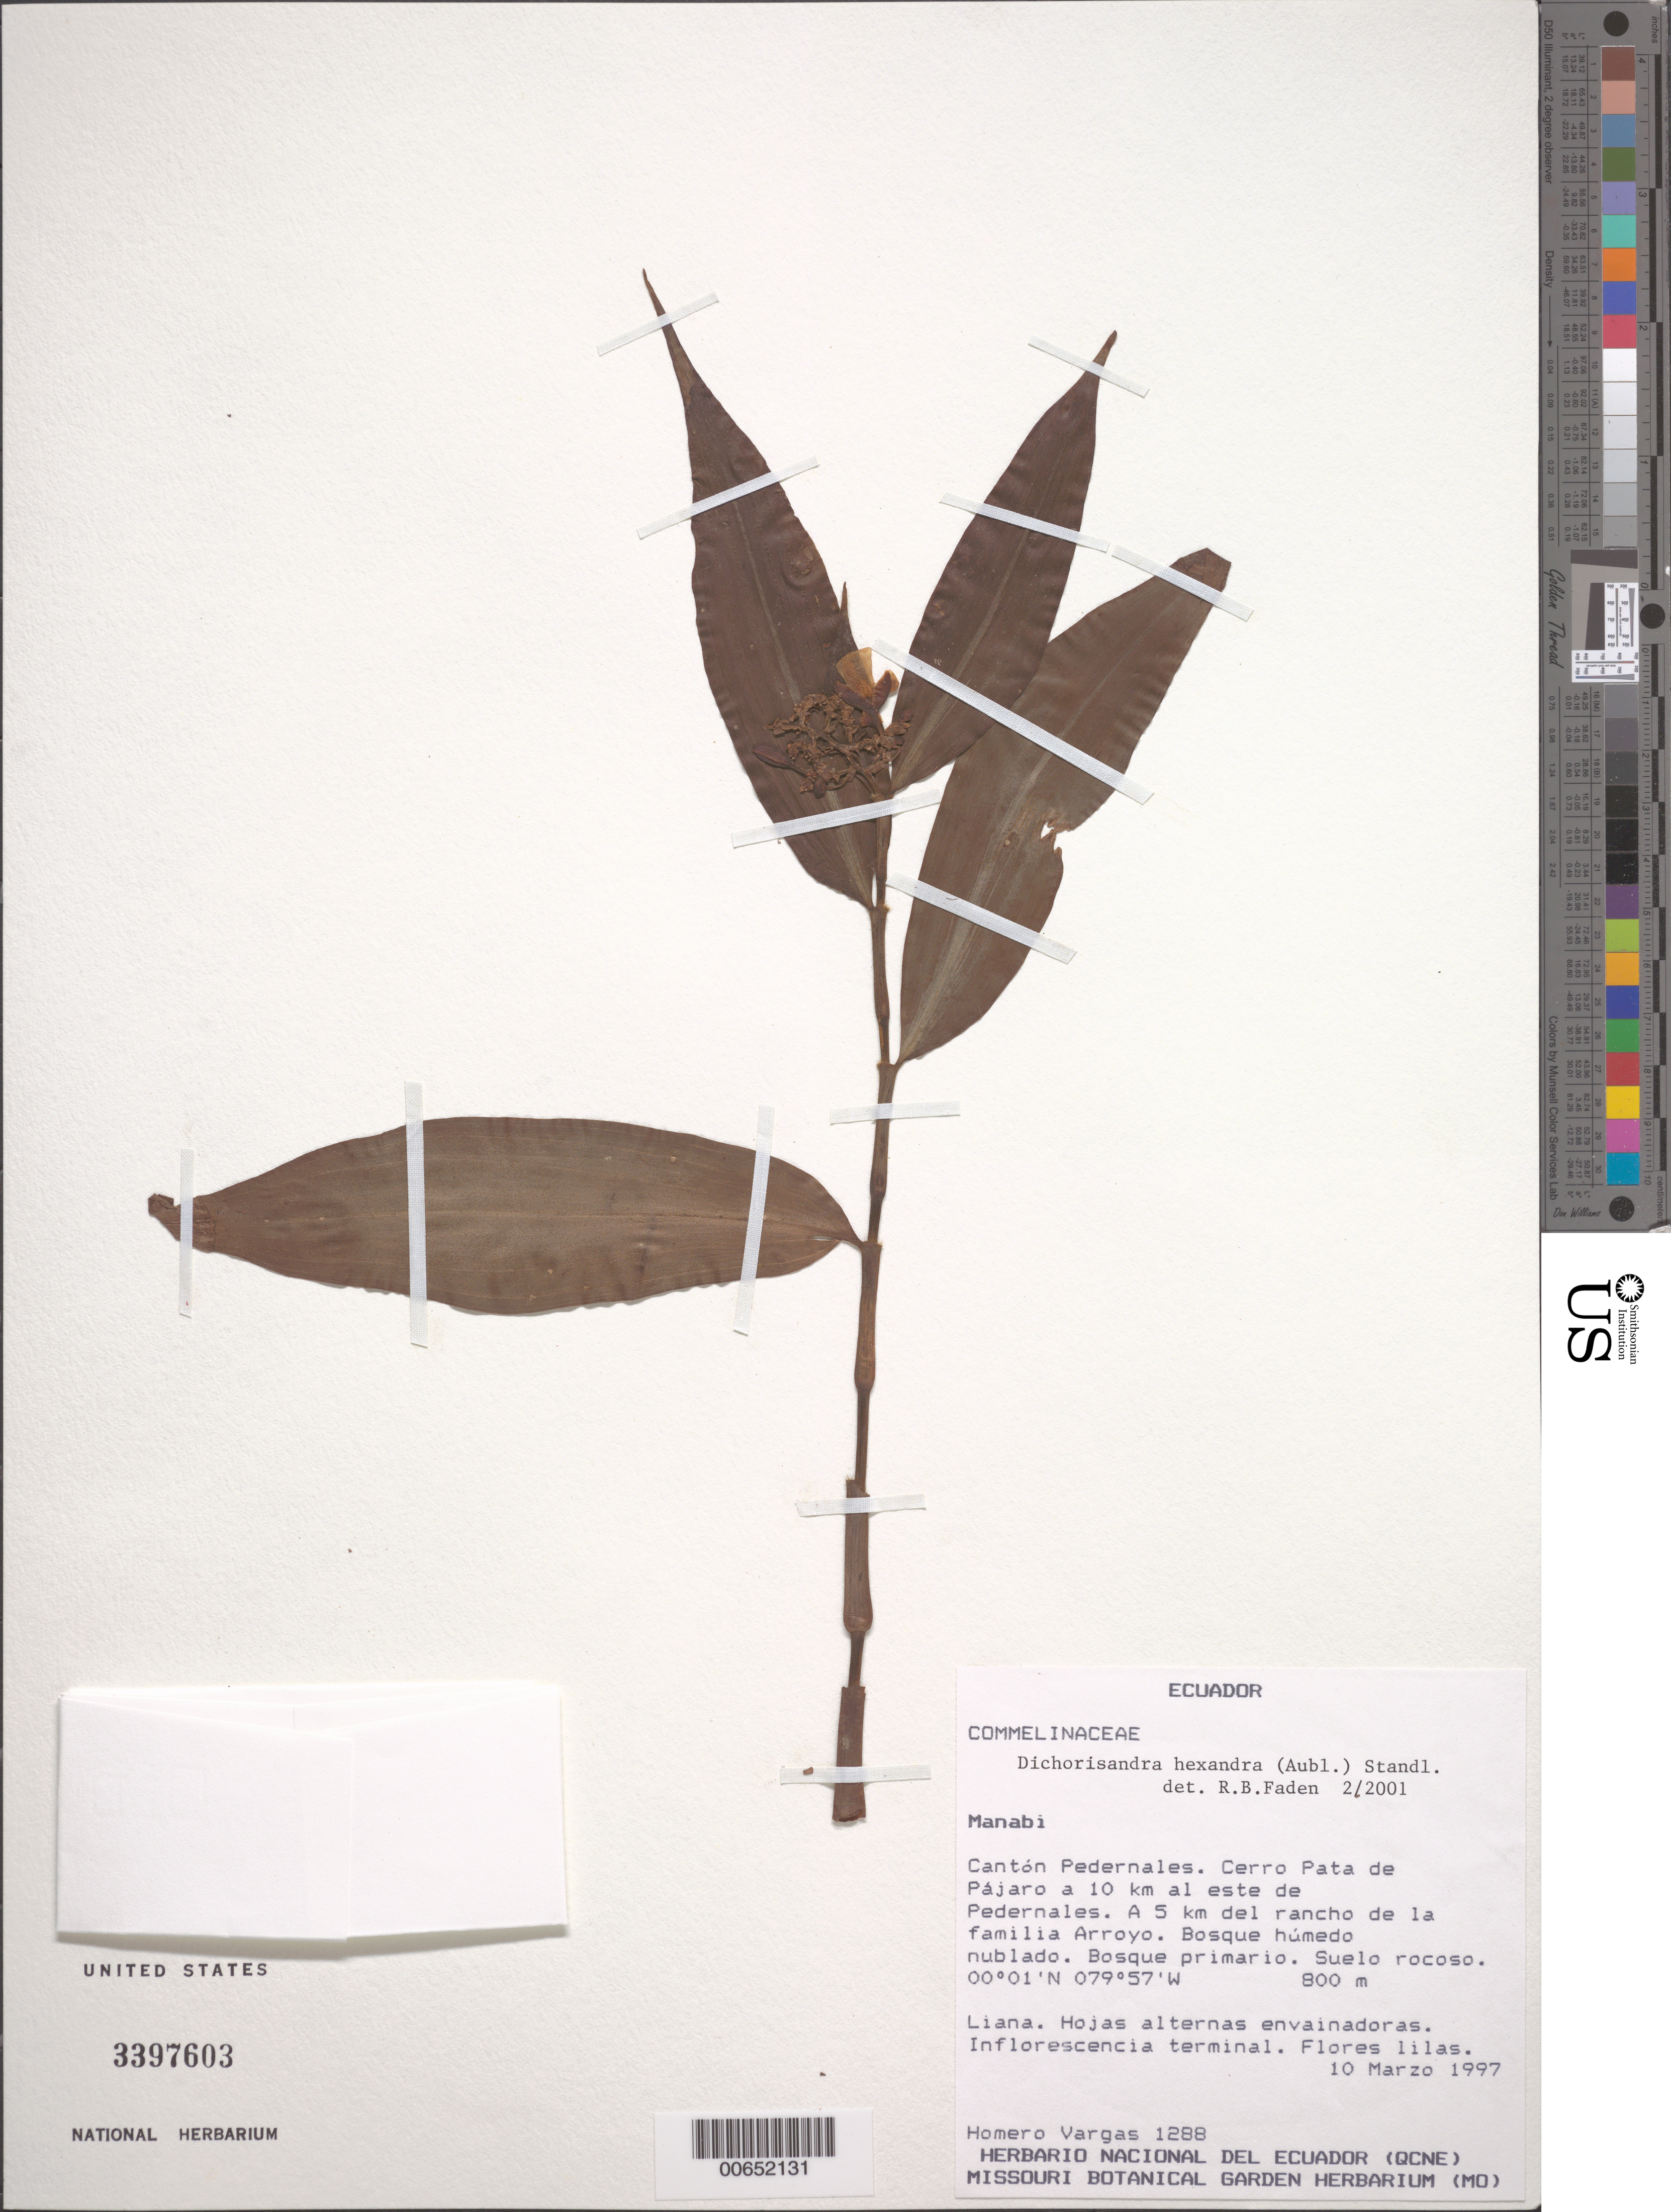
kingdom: Plantae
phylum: Tracheophyta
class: Liliopsida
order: Commelinales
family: Commelinaceae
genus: Dichorisandra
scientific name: Dichorisandra hexandra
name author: (Aubl.) Standl.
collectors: H. Vargas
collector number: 1288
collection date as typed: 10 Mar 1997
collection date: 1997-03-10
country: Ecuador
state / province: Manabí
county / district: Pedernales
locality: Canton pedernales, Cerro pata de Pajaro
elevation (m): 800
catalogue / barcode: US 3397603